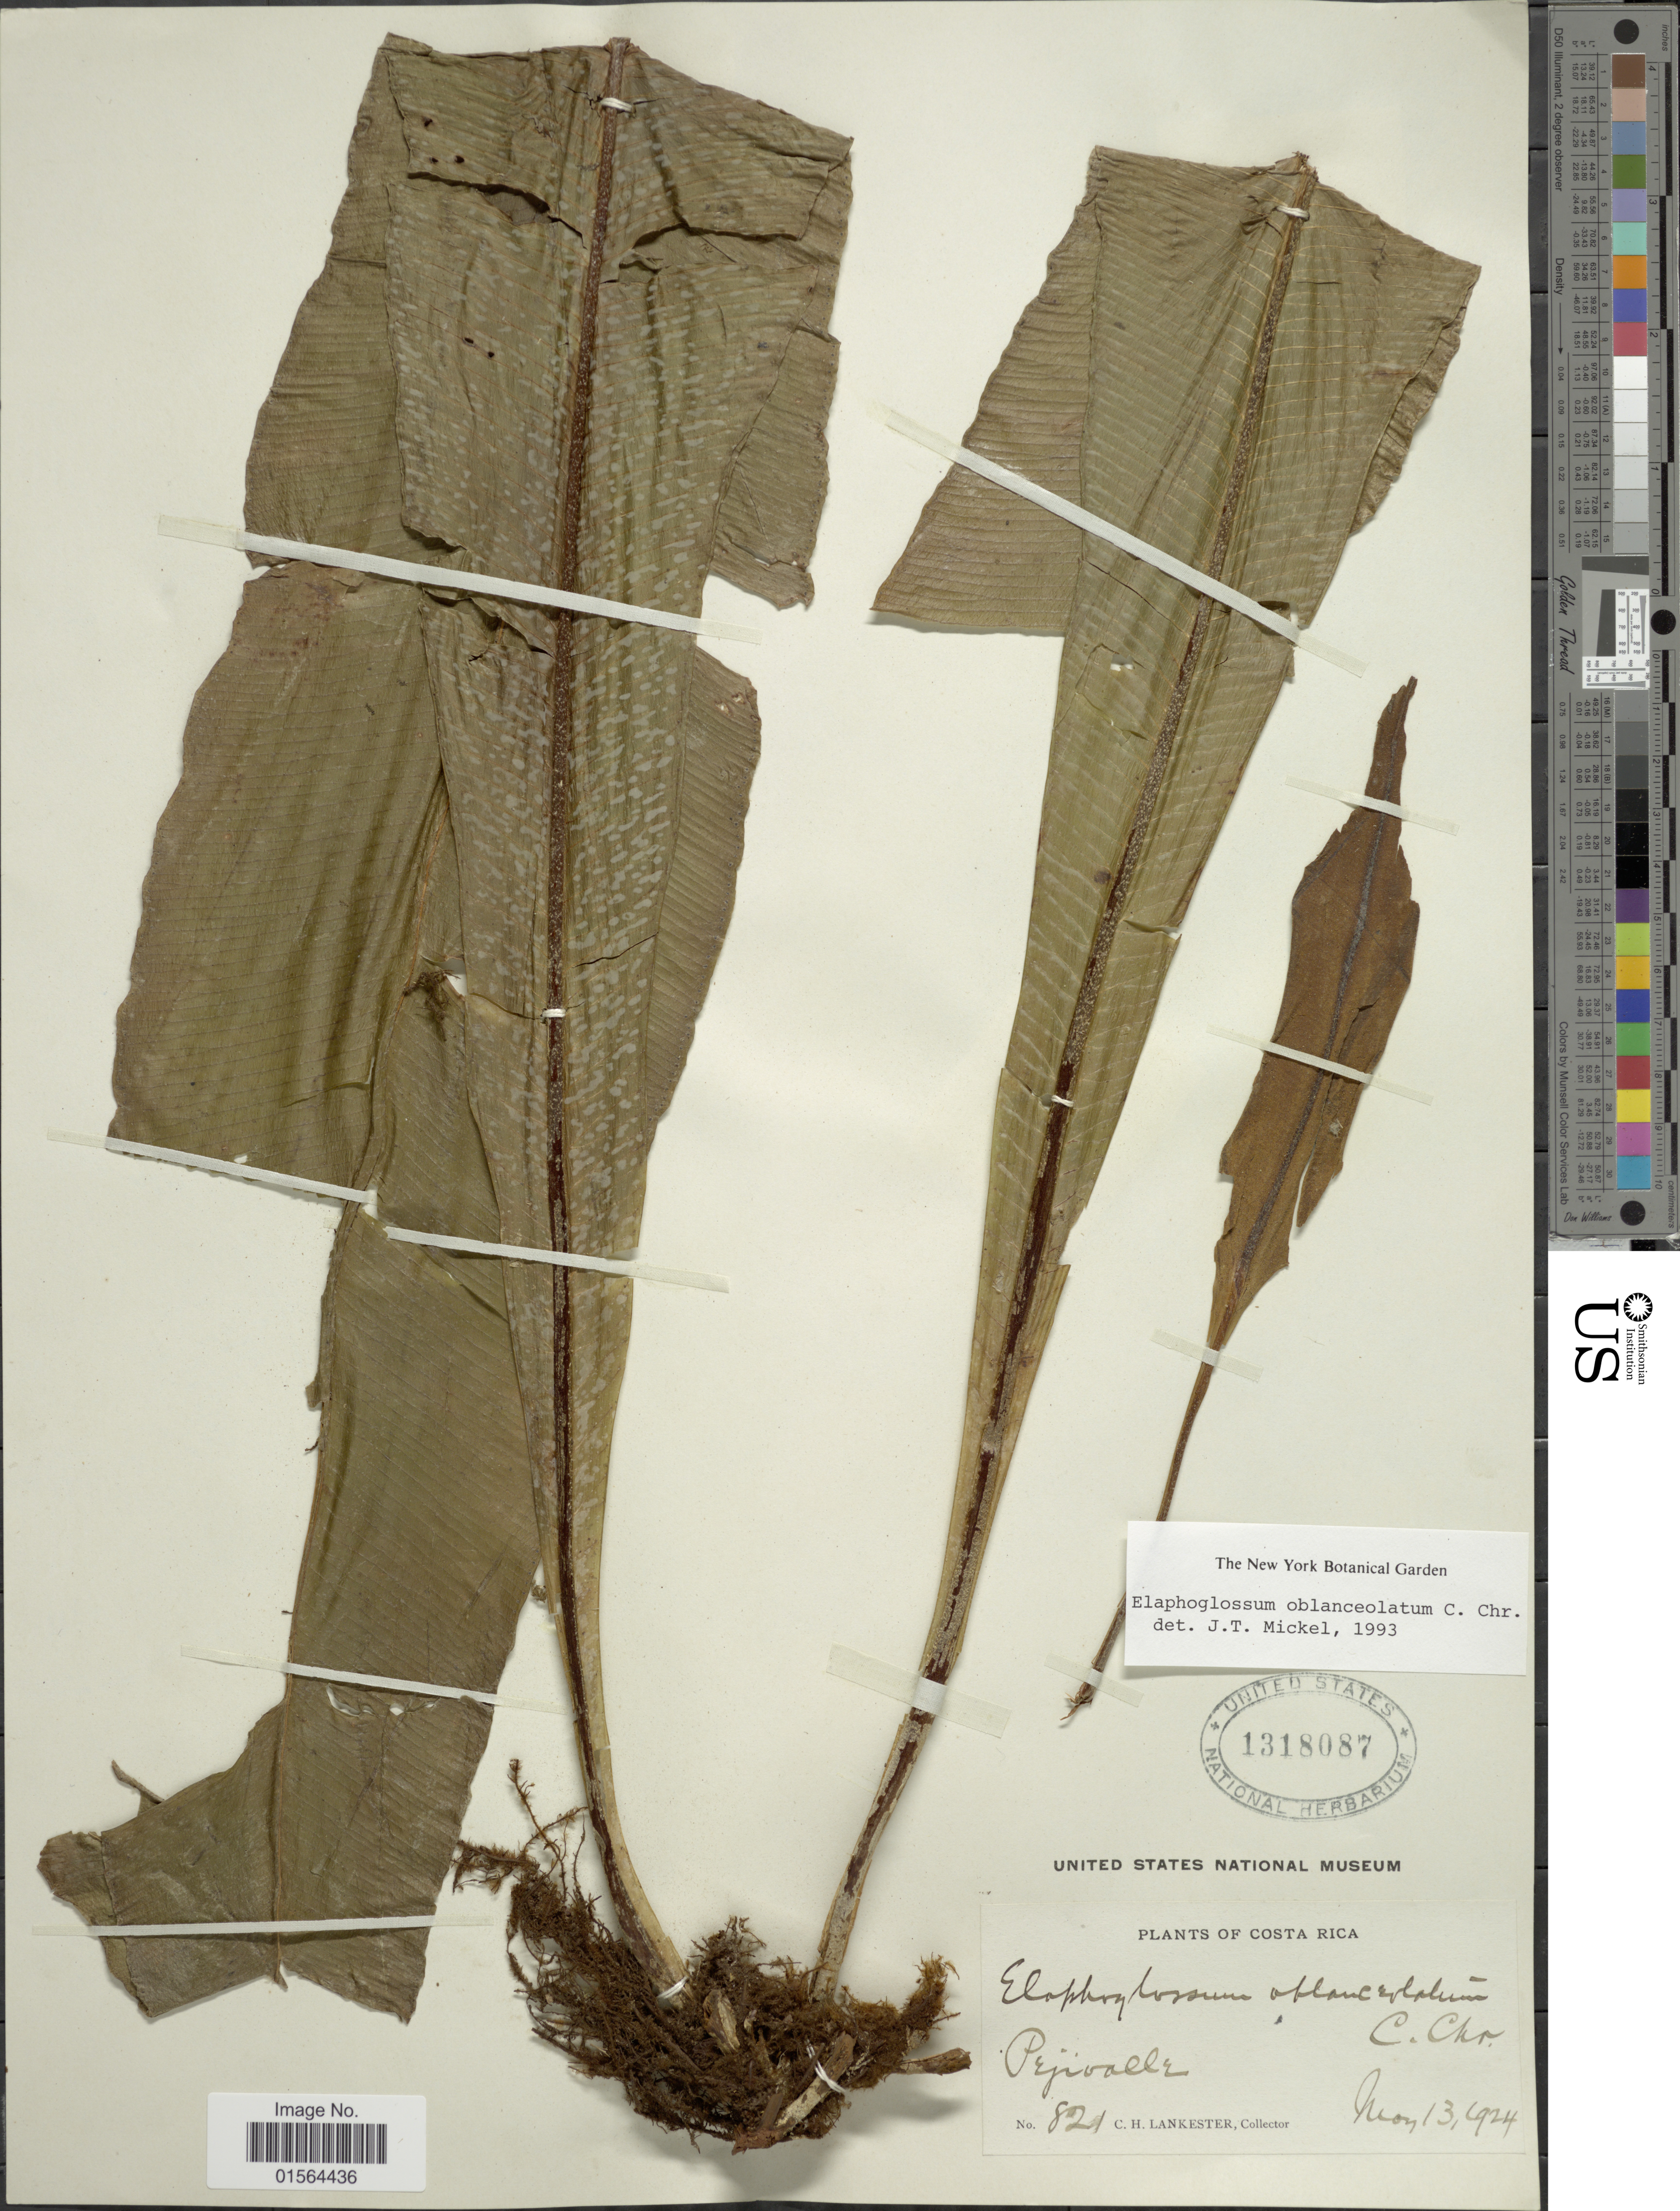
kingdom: Plantae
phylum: Tracheophyta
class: Polypodiopsida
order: Polypodiales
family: Dryopteridaceae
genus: Elaphoglossum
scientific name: Elaphoglossum oblanceolatum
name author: C. Chr.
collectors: C. H. Lankester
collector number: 821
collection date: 1924-05-13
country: Costa Rica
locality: Pejivalle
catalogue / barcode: US 1318087